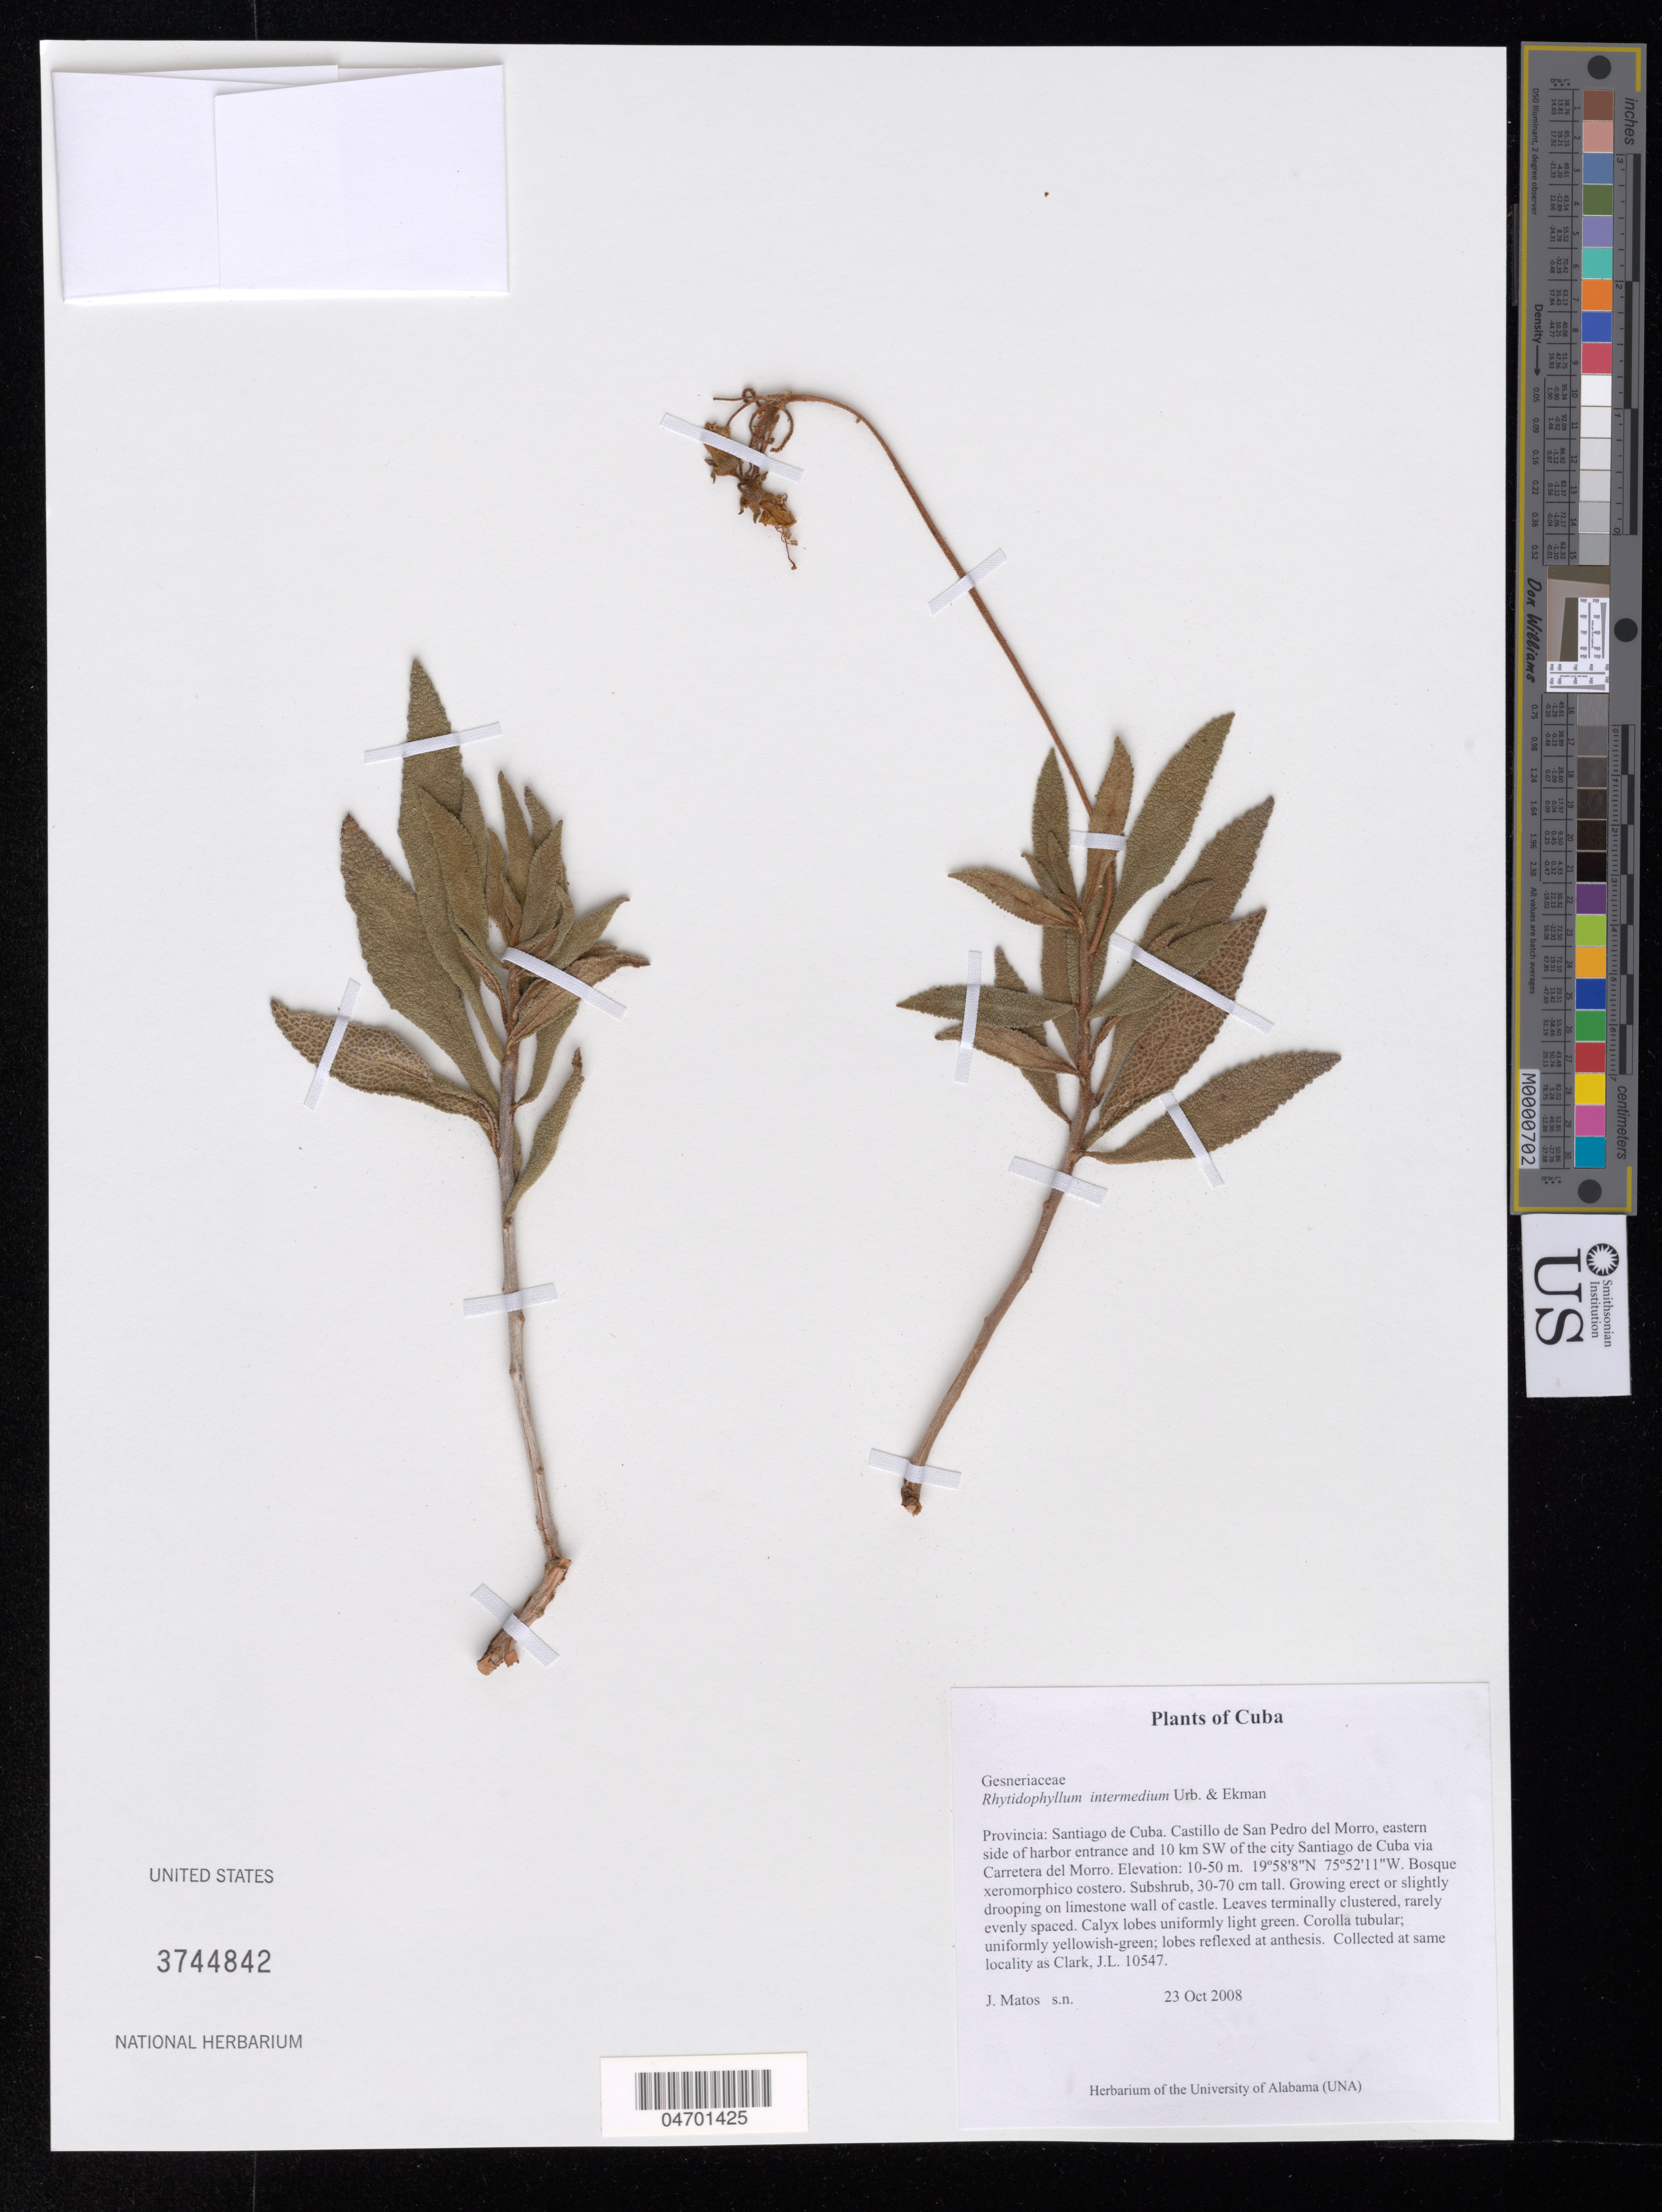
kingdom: Plantae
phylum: Tracheophyta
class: Magnoliopsida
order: Lamiales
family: Gesneriaceae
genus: Rhytidophyllum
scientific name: Rhytidophyllum intermedium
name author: Urb. & Ekman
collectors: J. Matos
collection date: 2008-10-23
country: Cuba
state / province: Santiago de Cuba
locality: Castillo de San Pedro del Morro, eastern side of harbor entrance and 10 km SW of the city Santiago de Cuba via Carretera del Morro.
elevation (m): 10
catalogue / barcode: US 3744842